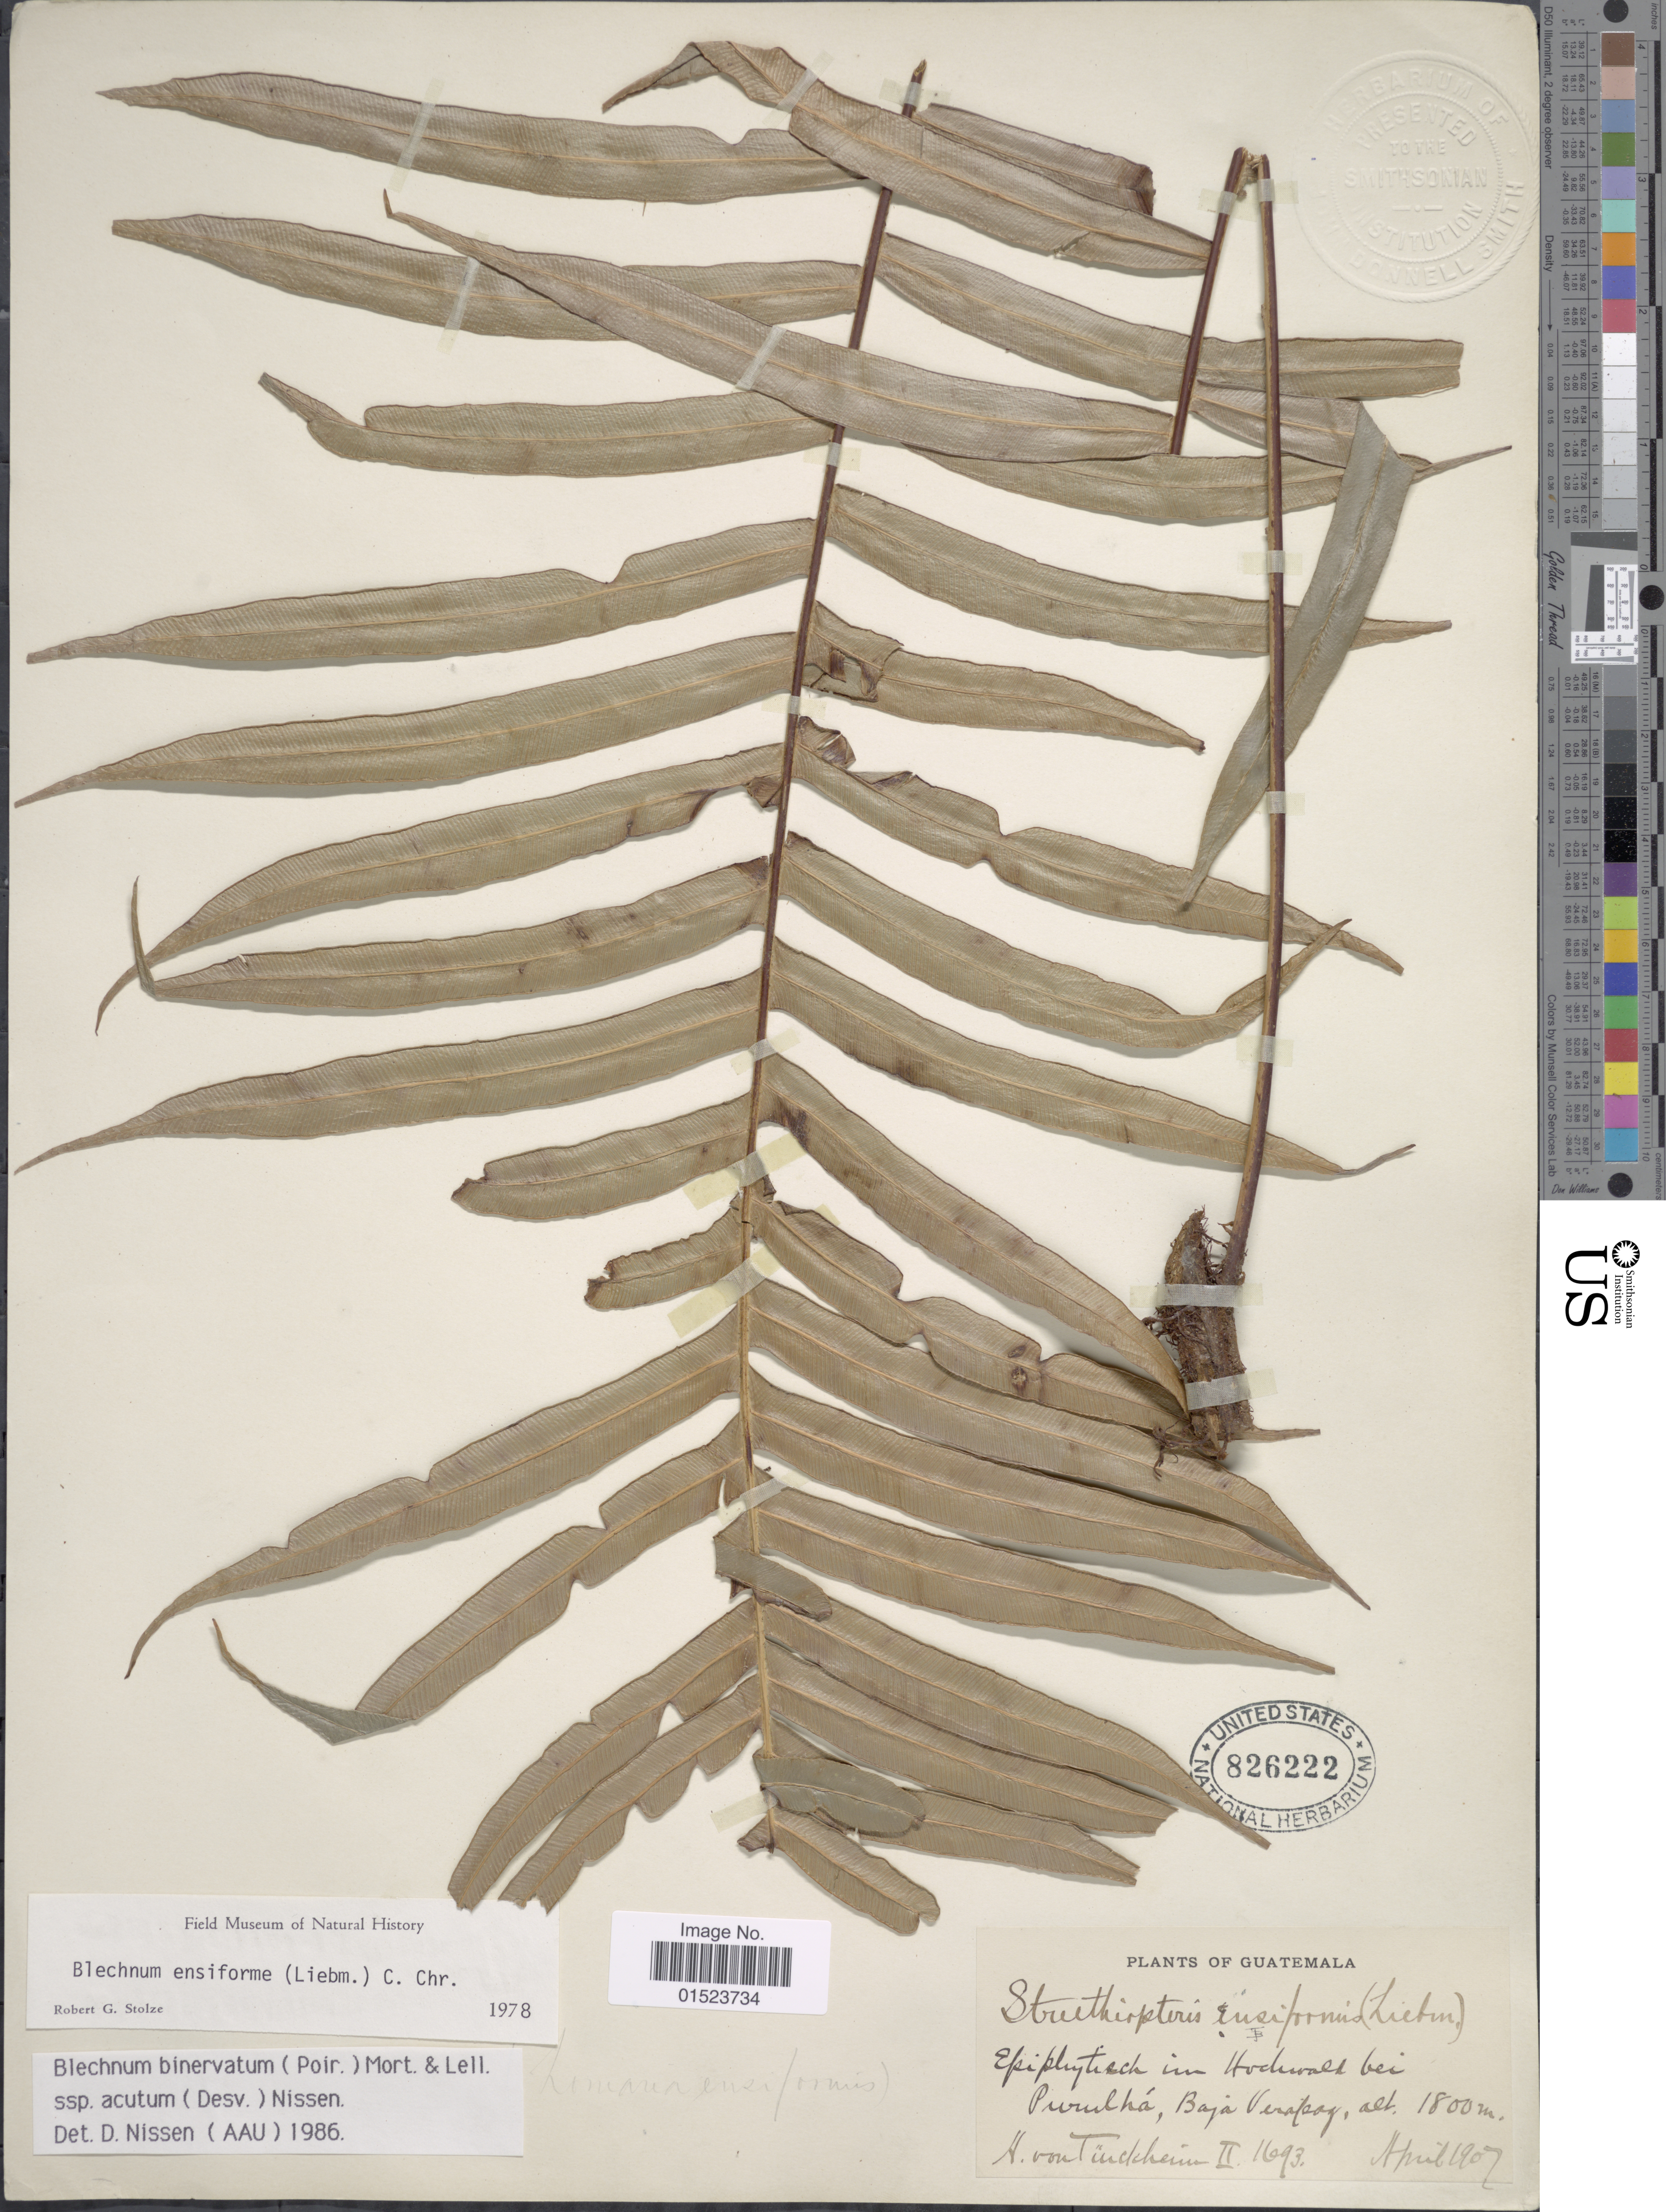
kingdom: Plantae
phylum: Tracheophyta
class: Polypodiopsida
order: Polypodiales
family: Blechnaceae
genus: Blechnum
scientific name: Blechnum ensiforme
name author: (Liebm.) C. Chr.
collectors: H. von Türckheim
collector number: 1693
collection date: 1907-04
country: Guatemala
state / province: Baja Verapaz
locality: Epiphytisch in Hochwald bei Purulhá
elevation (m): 1800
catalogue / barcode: US 826222